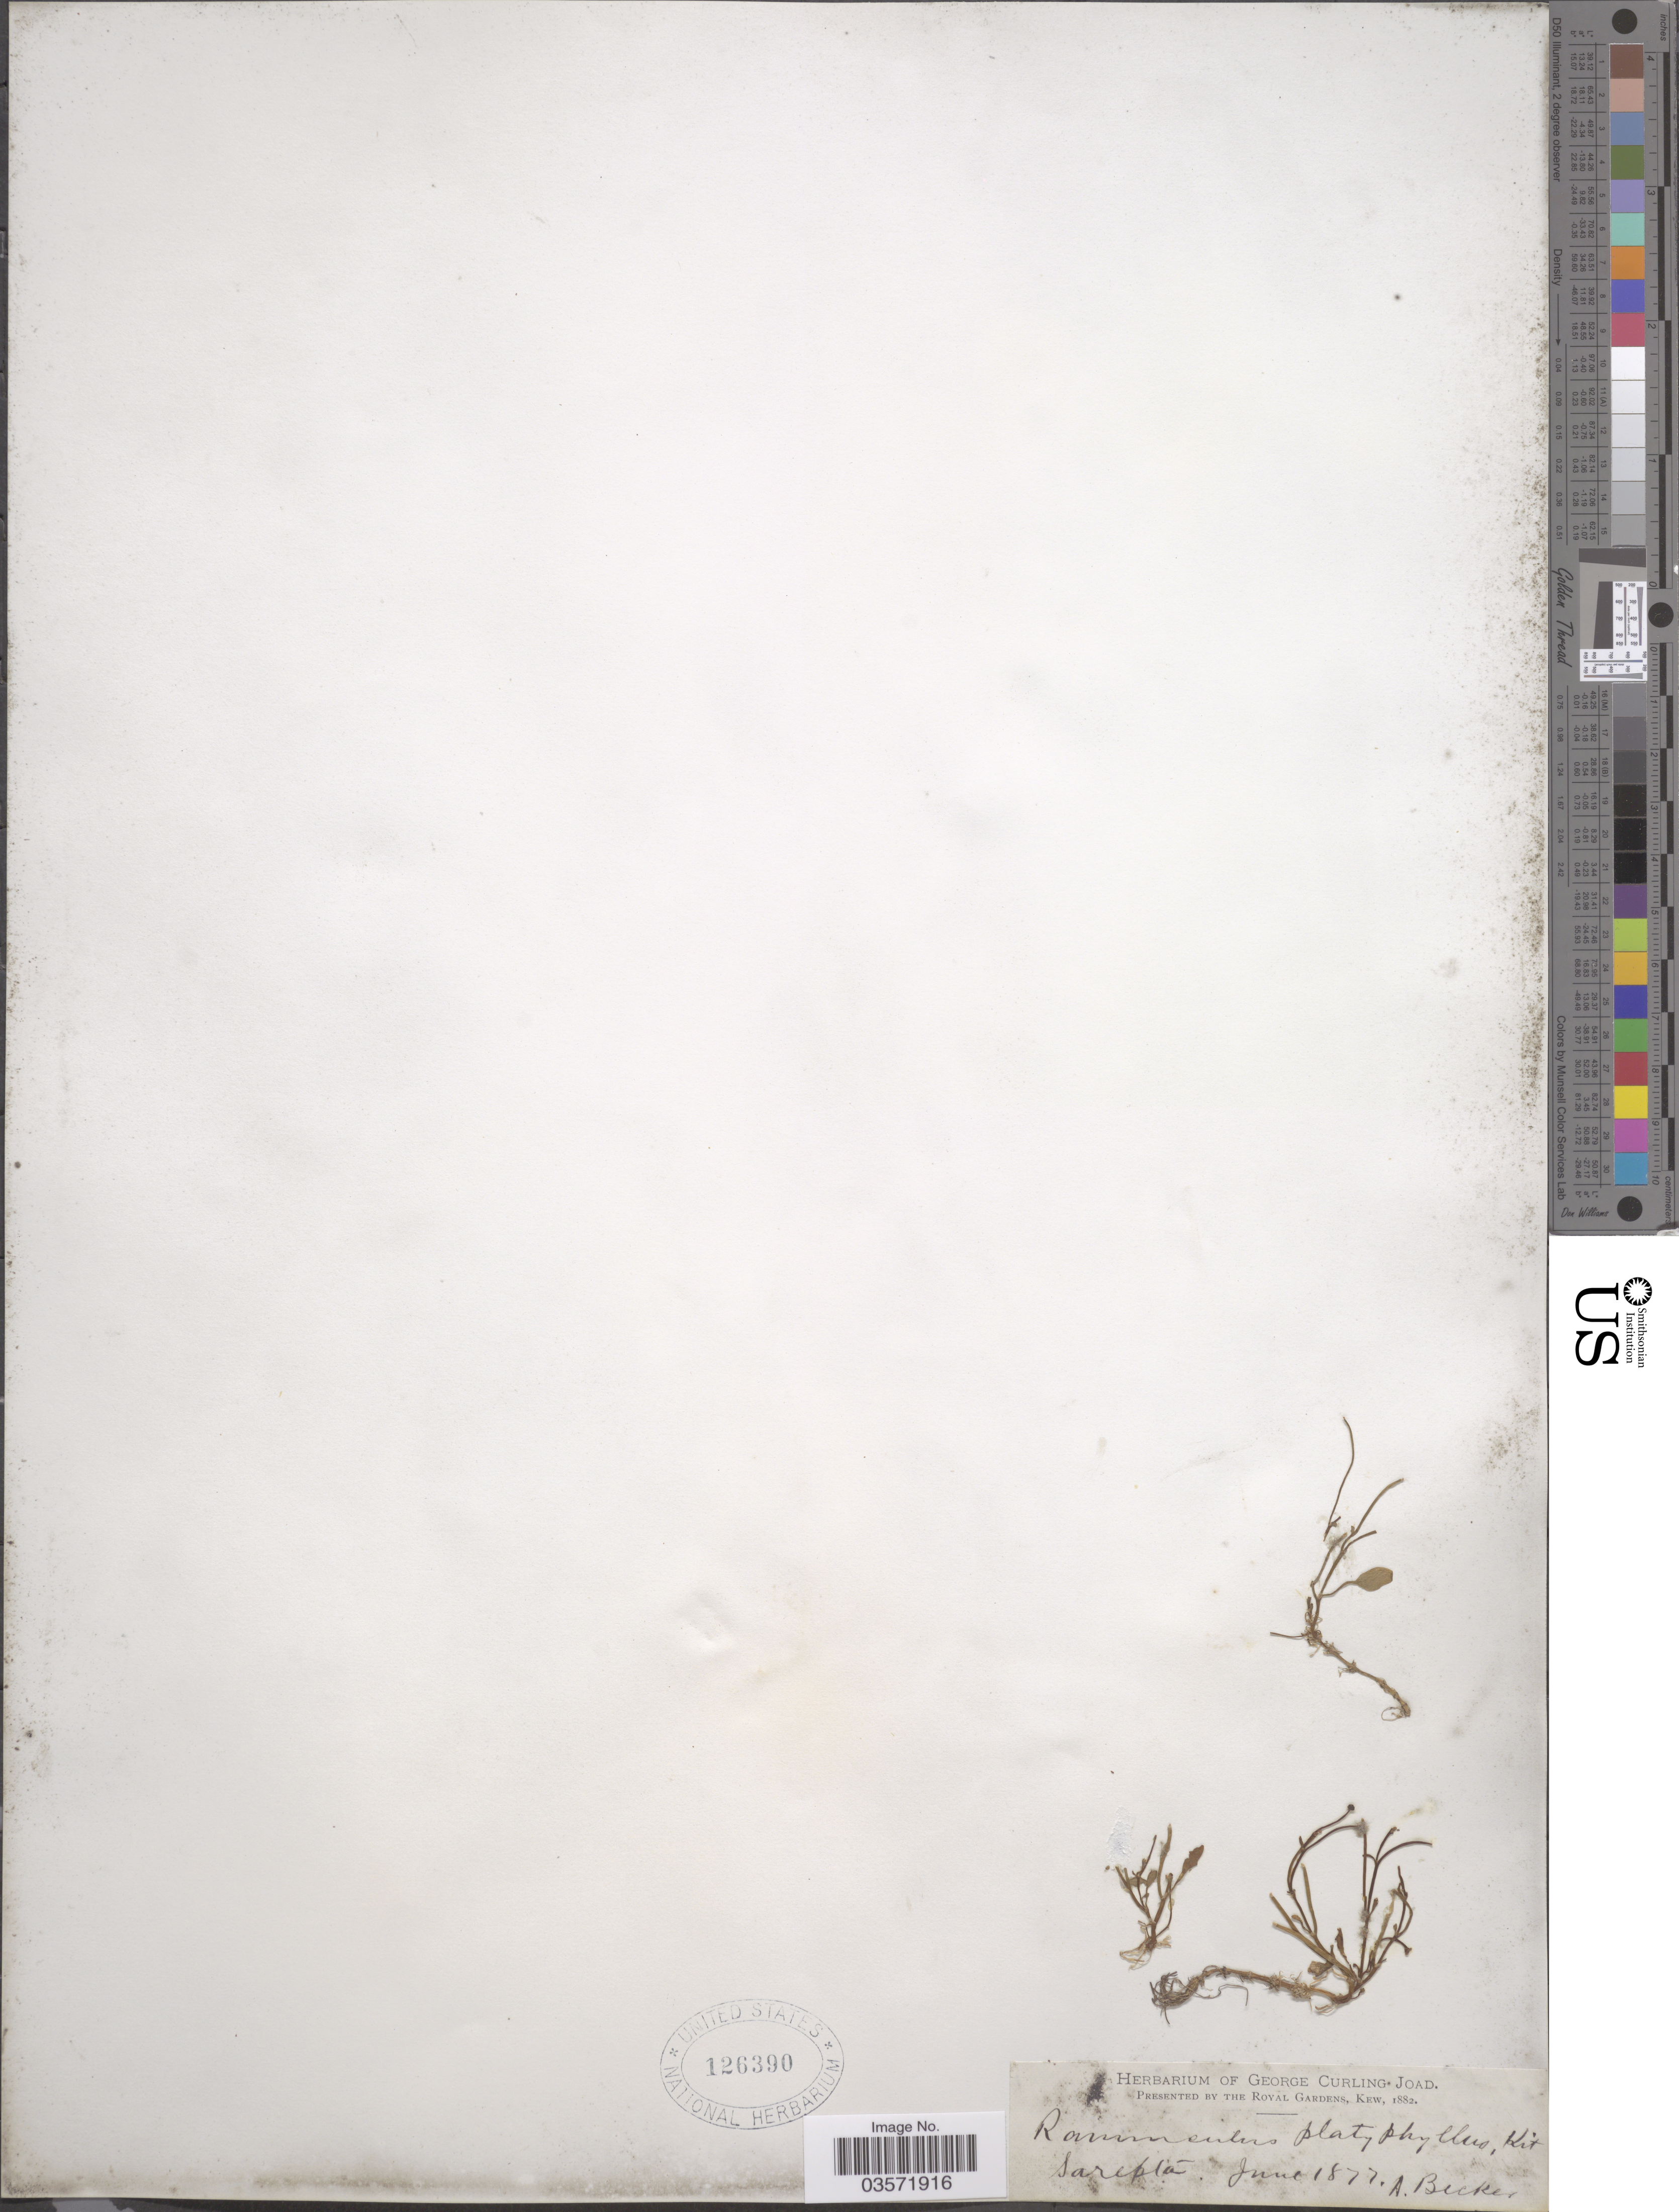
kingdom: Plantae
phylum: Tracheophyta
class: Magnoliopsida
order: Ranunculales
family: Ranunculaceae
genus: Ranunculus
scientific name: Ranunculus platyphyllus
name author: (A. Gray) A. Nelson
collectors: A. Becker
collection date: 1877-06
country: Russian Federation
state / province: Volgograd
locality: Sarepta.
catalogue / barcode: US 126390